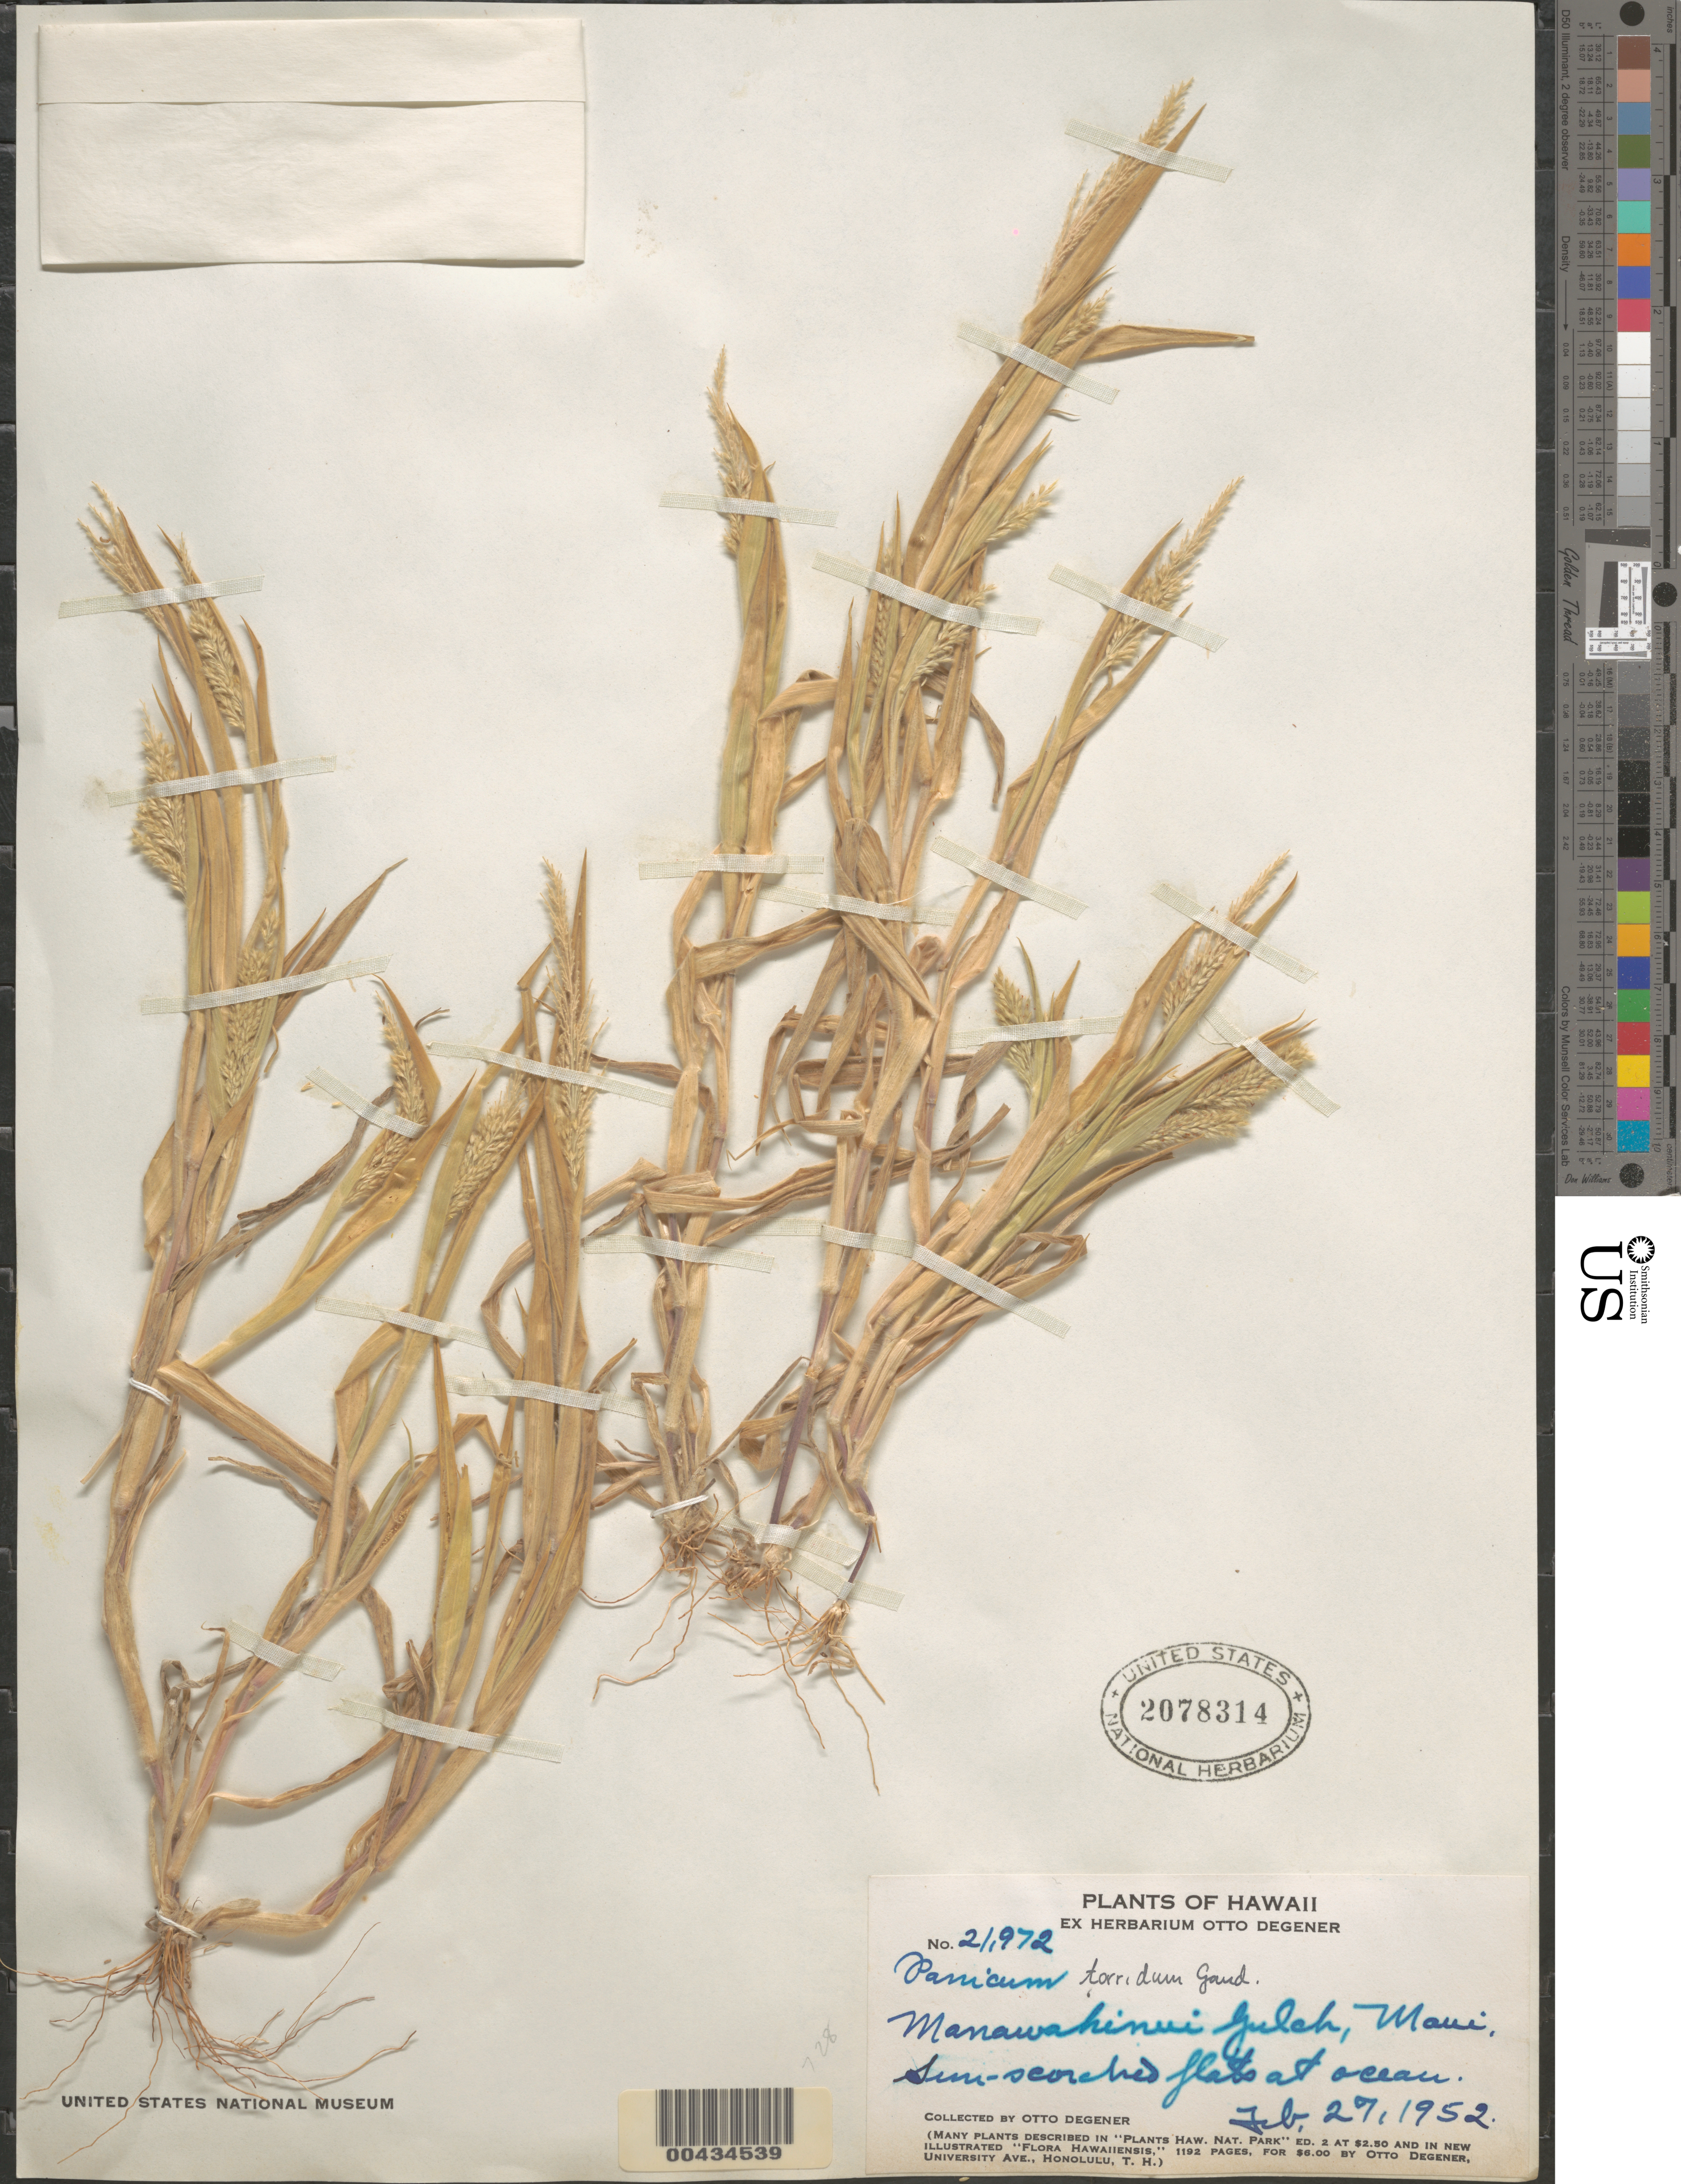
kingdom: Plantae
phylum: Tracheophyta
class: Liliopsida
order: Poales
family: Poaceae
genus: Panicum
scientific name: Panicum torridum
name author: Gaudich.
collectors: O. Degener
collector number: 21972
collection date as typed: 27 Feb 1952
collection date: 1952-02-27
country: United States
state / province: Hawaii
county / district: Maui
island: Maui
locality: Manawahinui Gulch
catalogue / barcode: US 2078314